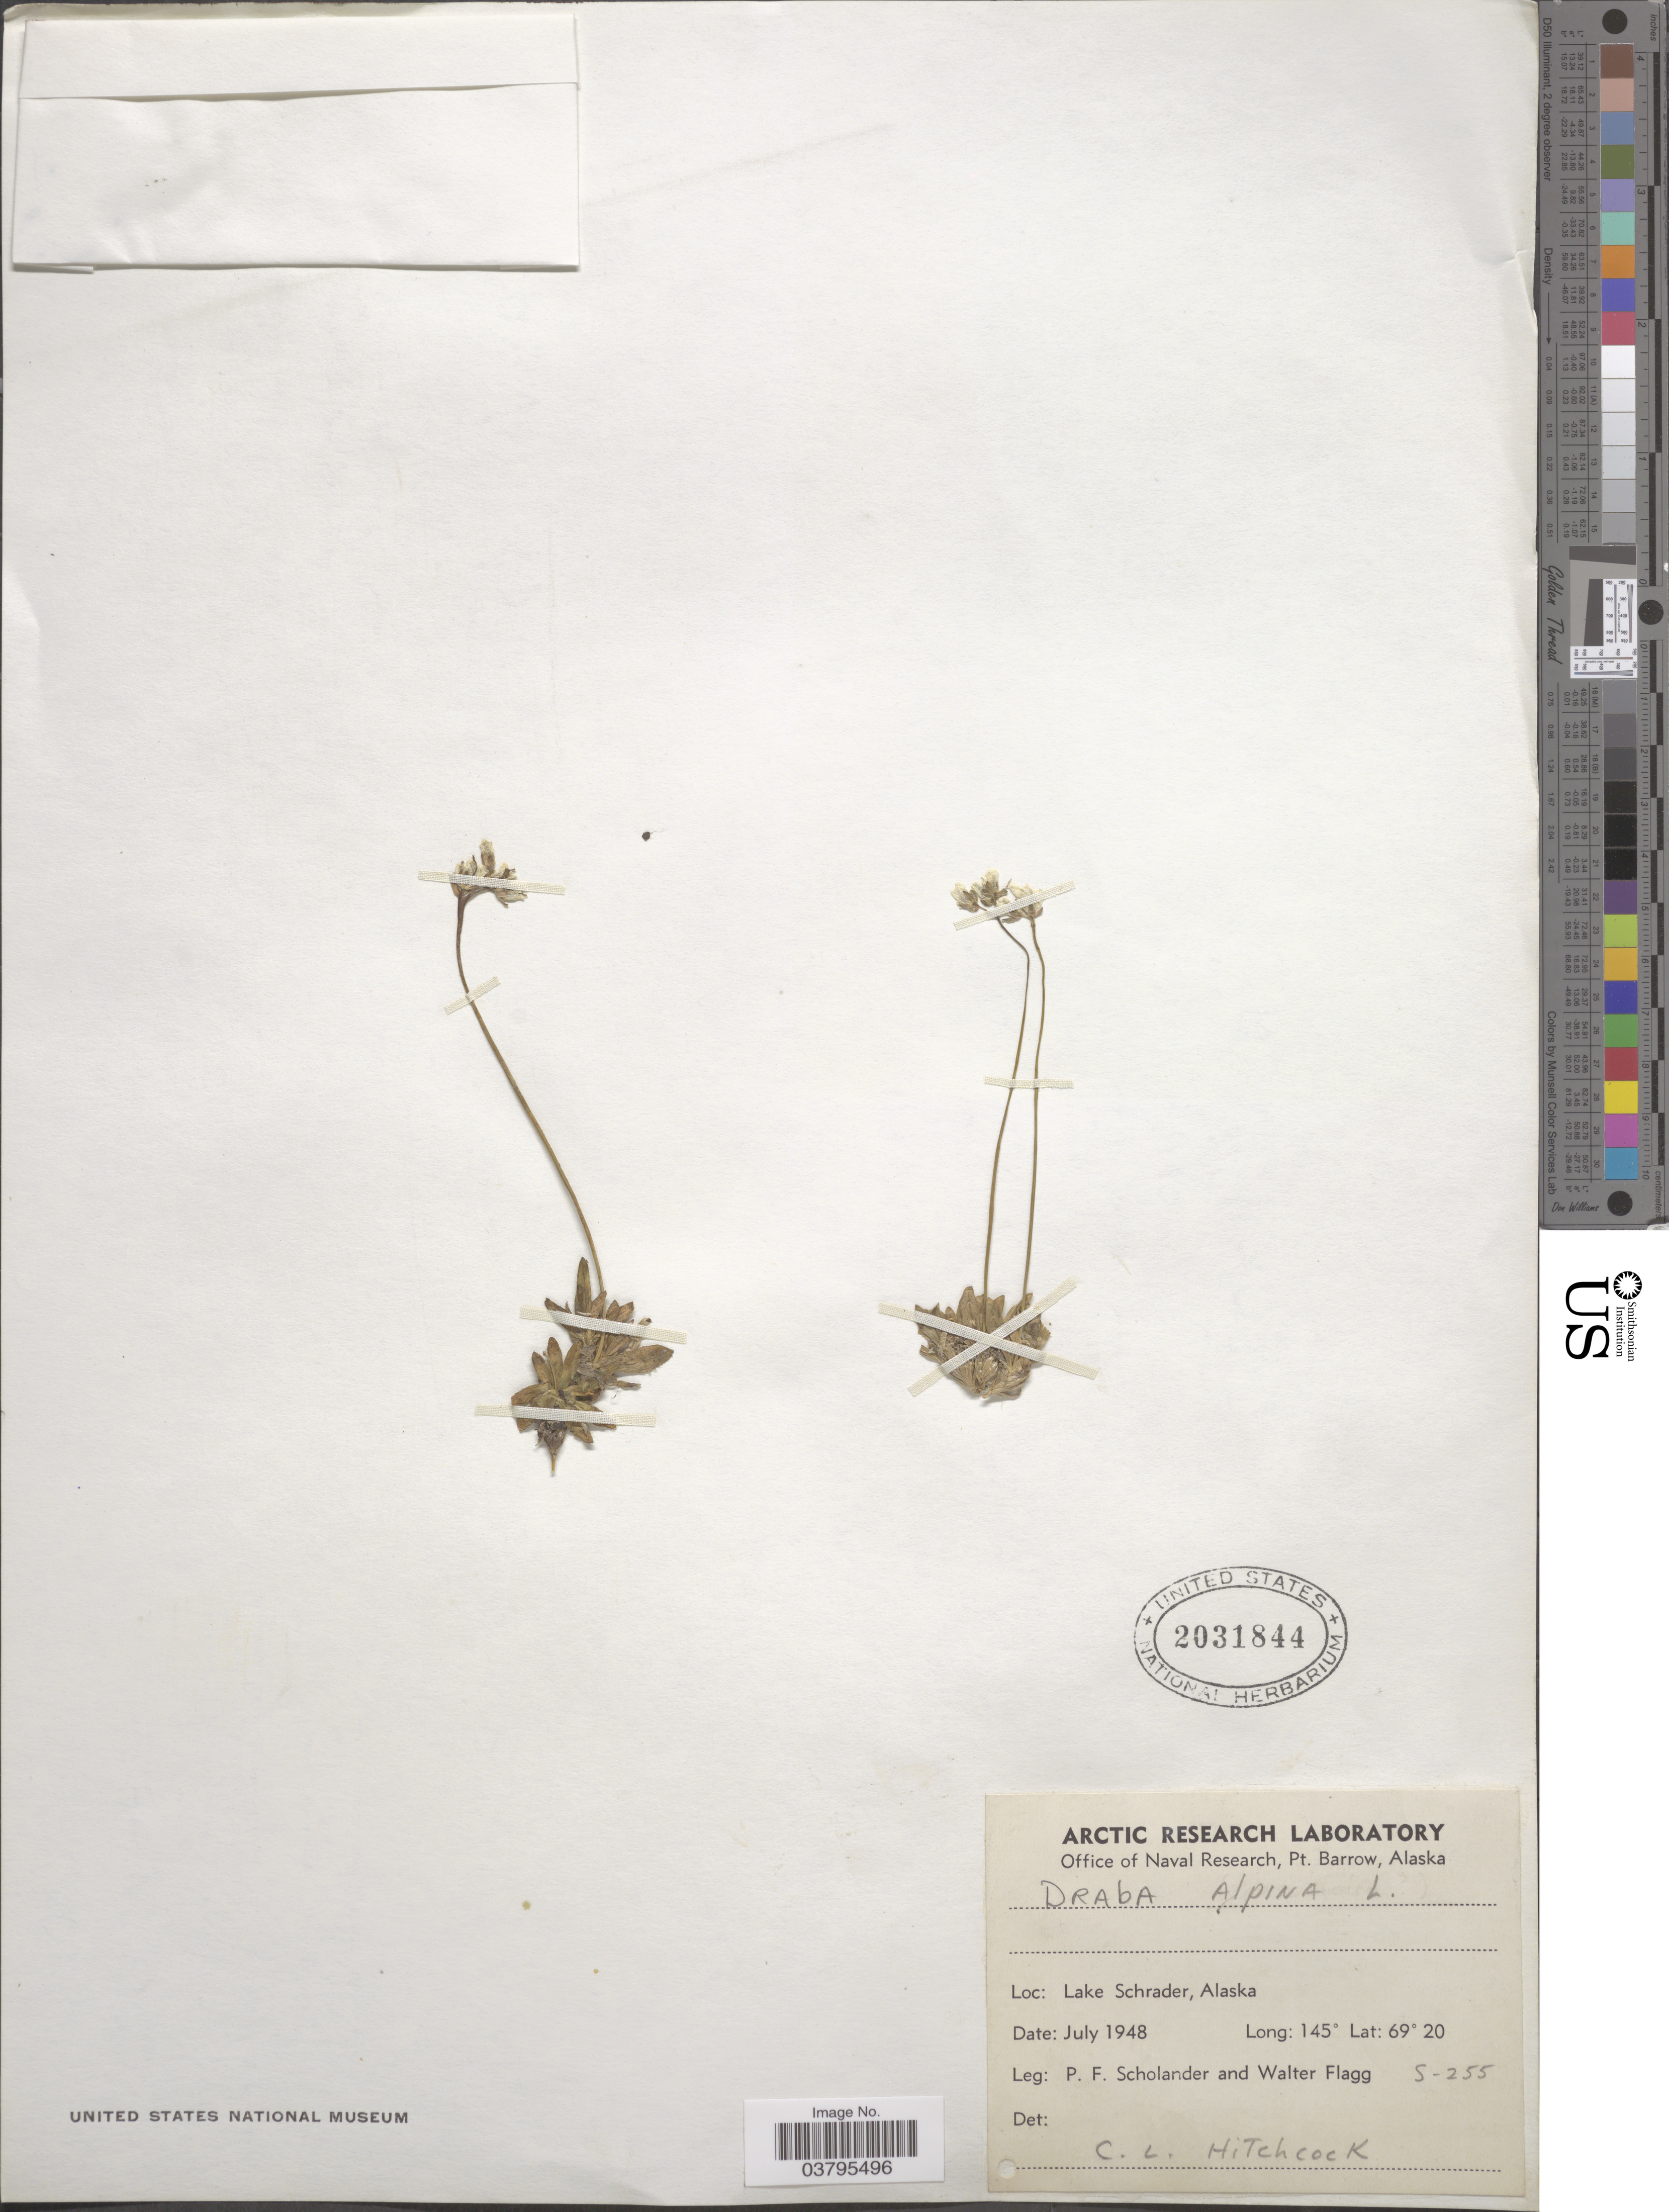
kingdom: Plantae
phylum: Tracheophyta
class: Magnoliopsida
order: Brassicales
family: Brassicaceae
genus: Draba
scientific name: Draba alpina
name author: L.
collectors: P. Scholander & W. Flagg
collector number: S-255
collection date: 1948-07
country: United States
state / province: Alaska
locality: Lake Schrader.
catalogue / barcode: US 2031844